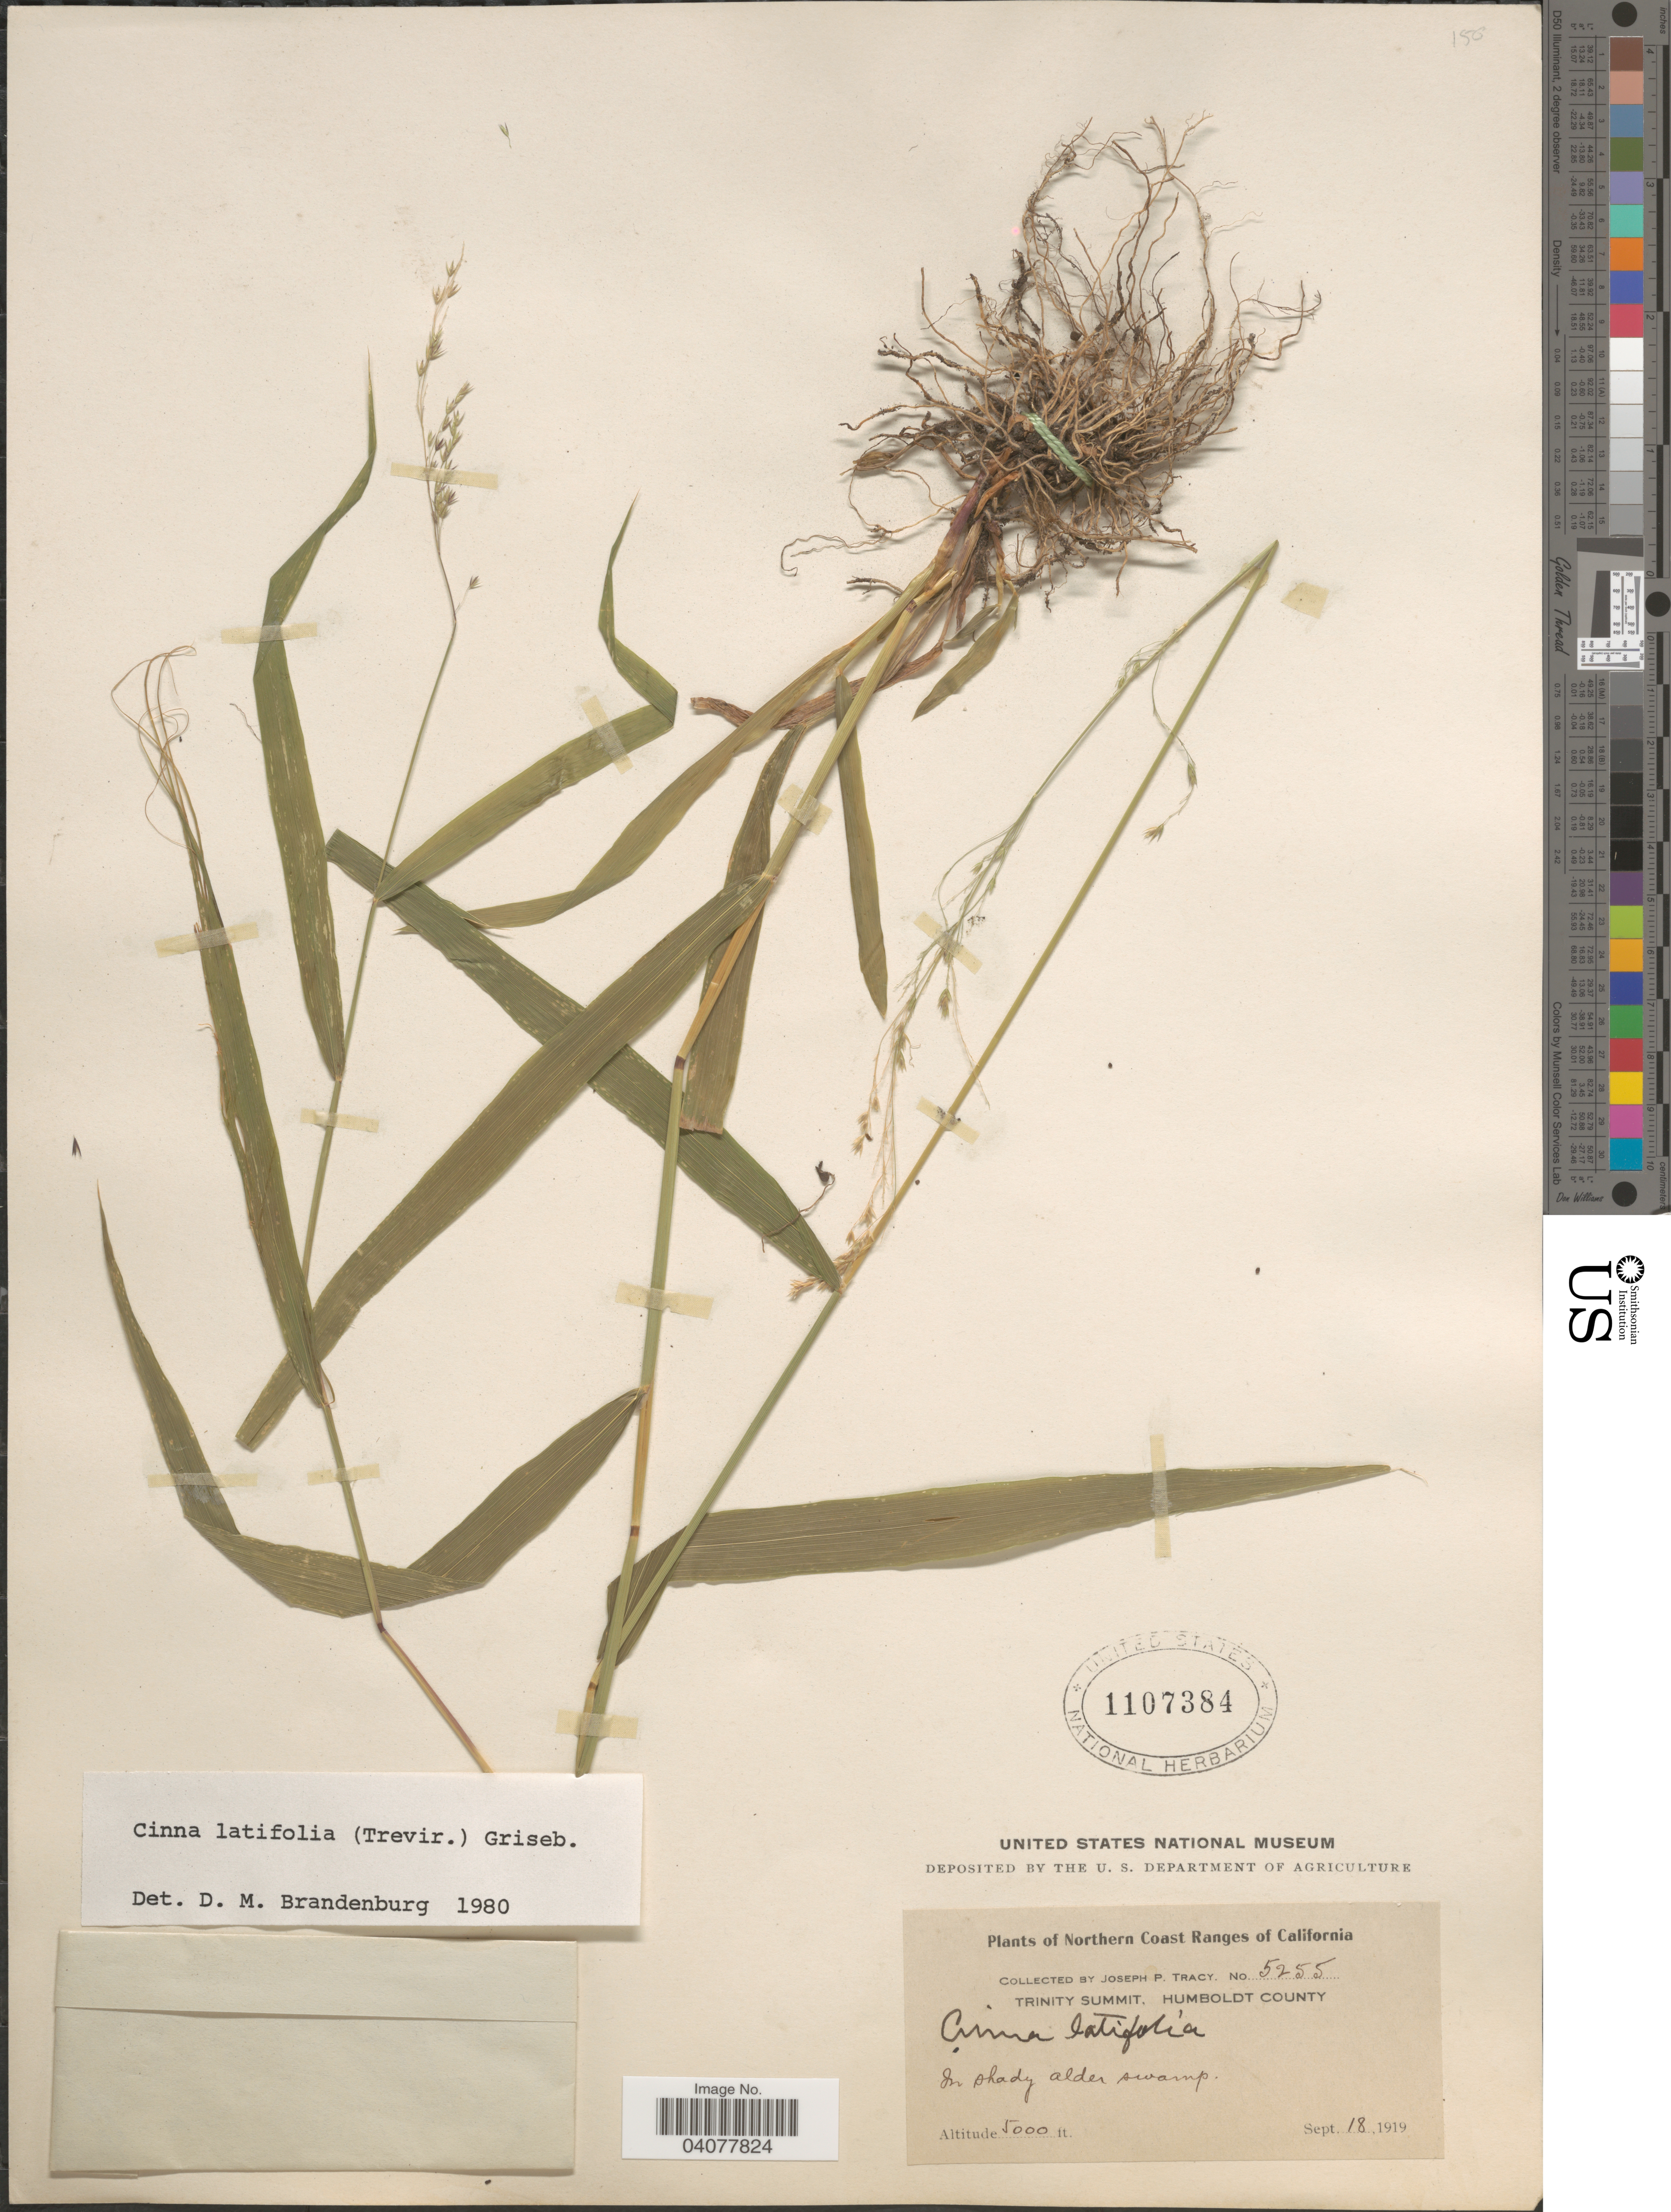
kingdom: Plantae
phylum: Tracheophyta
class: Liliopsida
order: Poales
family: Poaceae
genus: Cinna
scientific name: Cinna latifolia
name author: (Trevir. ex Goeppert) Griseb.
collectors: J. Tracy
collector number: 5255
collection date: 1919-09-18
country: United States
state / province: California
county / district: Humboldt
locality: Northern Coast Ranges of California. Trinity Summit, Humboldt County. In shady alder swamp.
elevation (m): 1524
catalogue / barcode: US 1107384